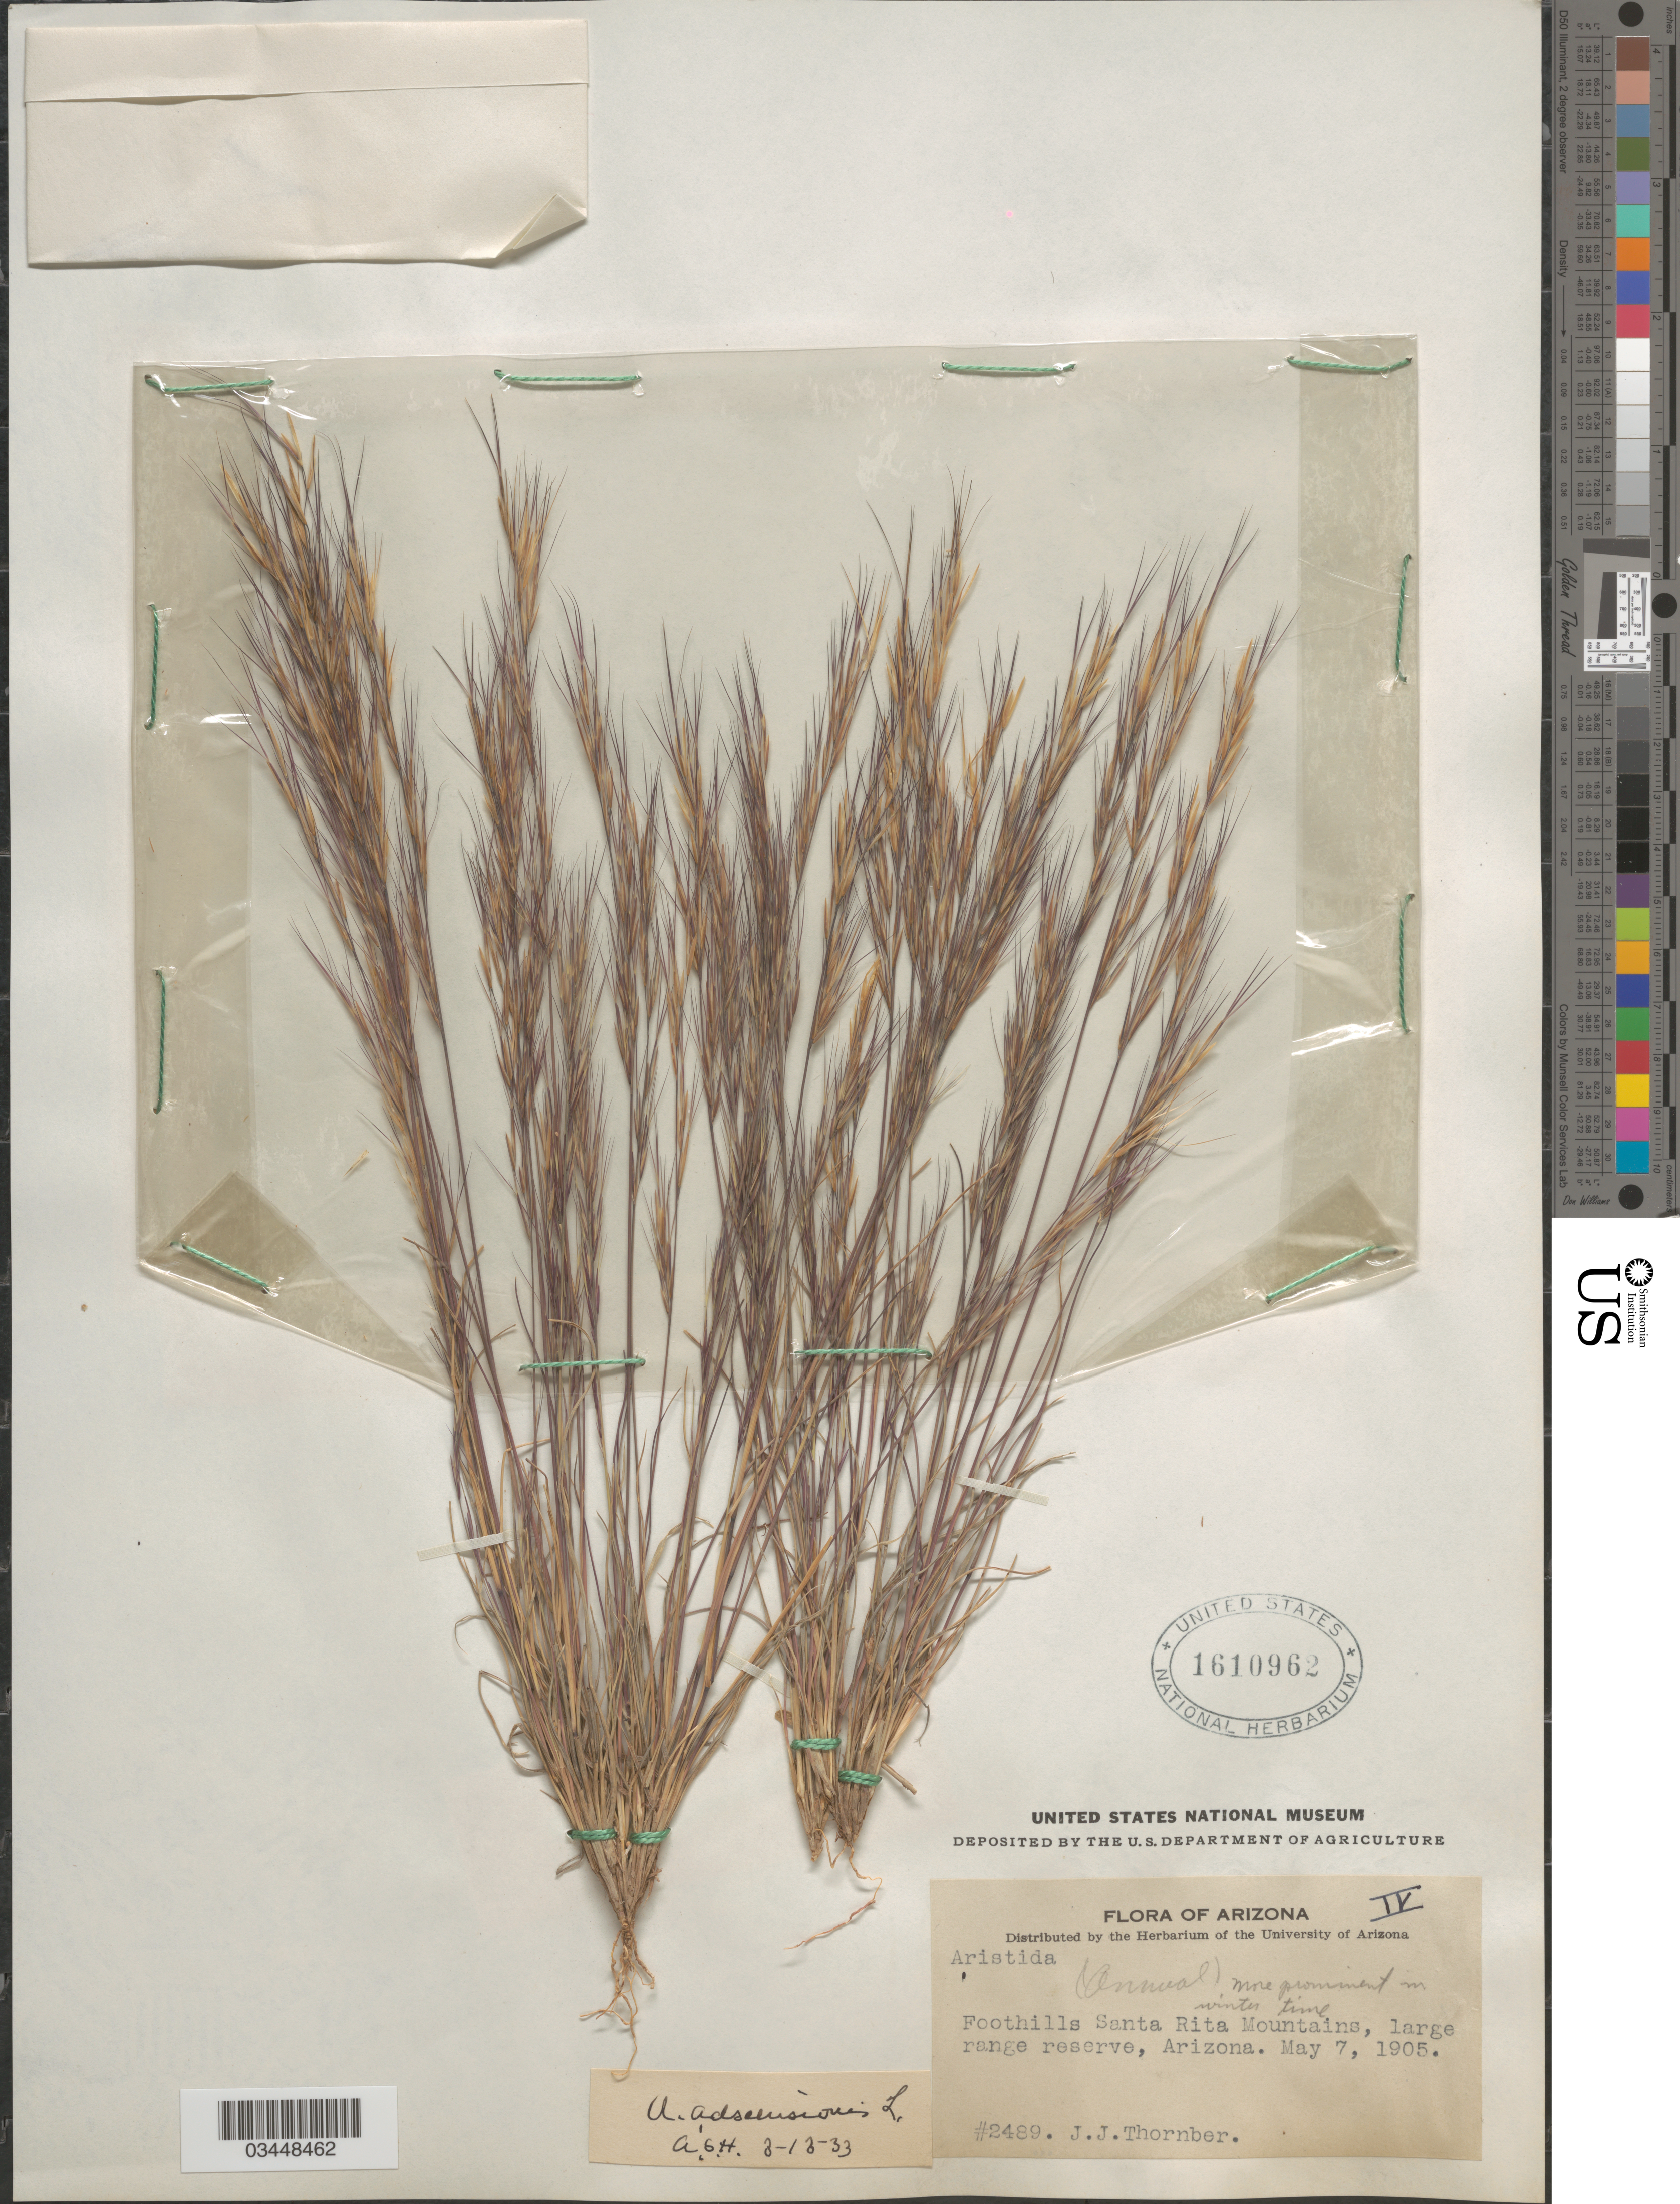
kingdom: Plantae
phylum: Tracheophyta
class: Liliopsida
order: Poales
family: Poaceae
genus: Aristida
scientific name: Aristida adscensionis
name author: L.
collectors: J. Thornber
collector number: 2489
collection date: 1905-05-07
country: United States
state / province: Arizona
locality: Foothills Santa Rita Mountains, large range reserve.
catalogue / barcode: US 1610962